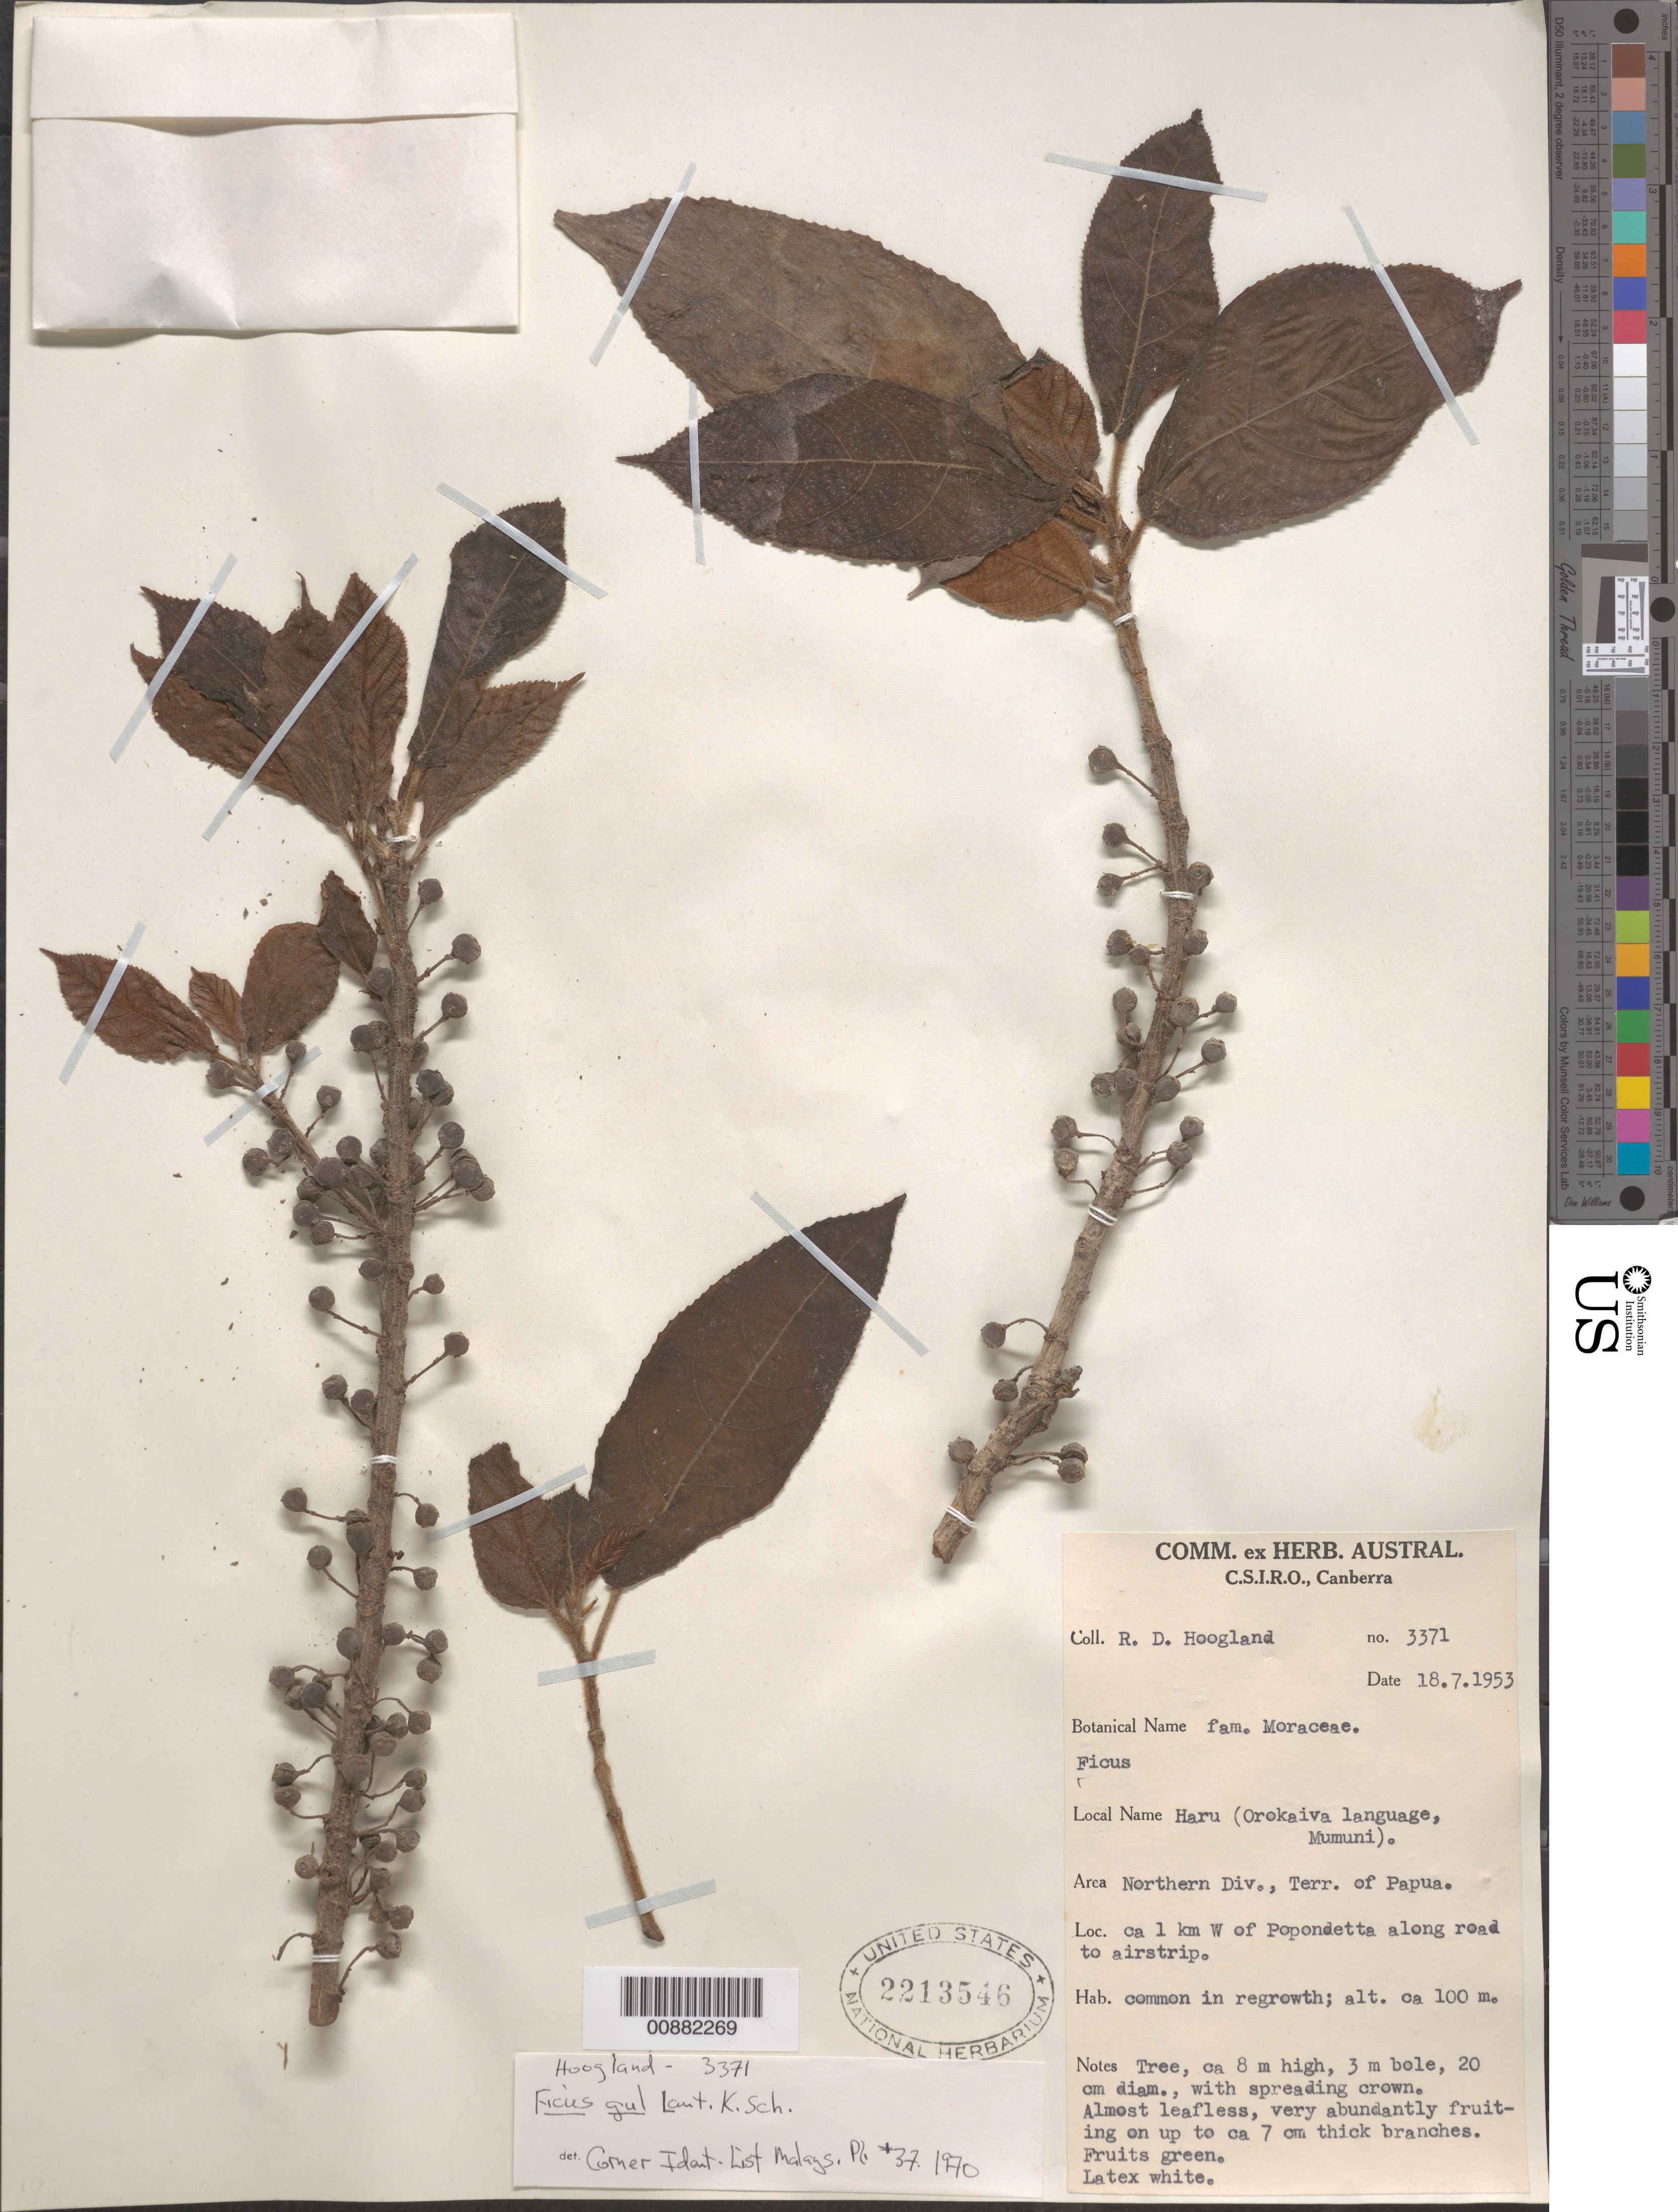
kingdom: Plantae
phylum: Tracheophyta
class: Magnoliopsida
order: Rosales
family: Moraceae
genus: Ficus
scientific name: Ficus sp.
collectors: R. D. Hoogland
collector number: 3371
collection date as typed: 18 Jul 1953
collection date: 1953-07-18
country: Papua New Guinea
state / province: Northern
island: New Guinea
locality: c 1km W of Popondetta along road to airstrip.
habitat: common in regrowth.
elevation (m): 100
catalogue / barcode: US 2213546